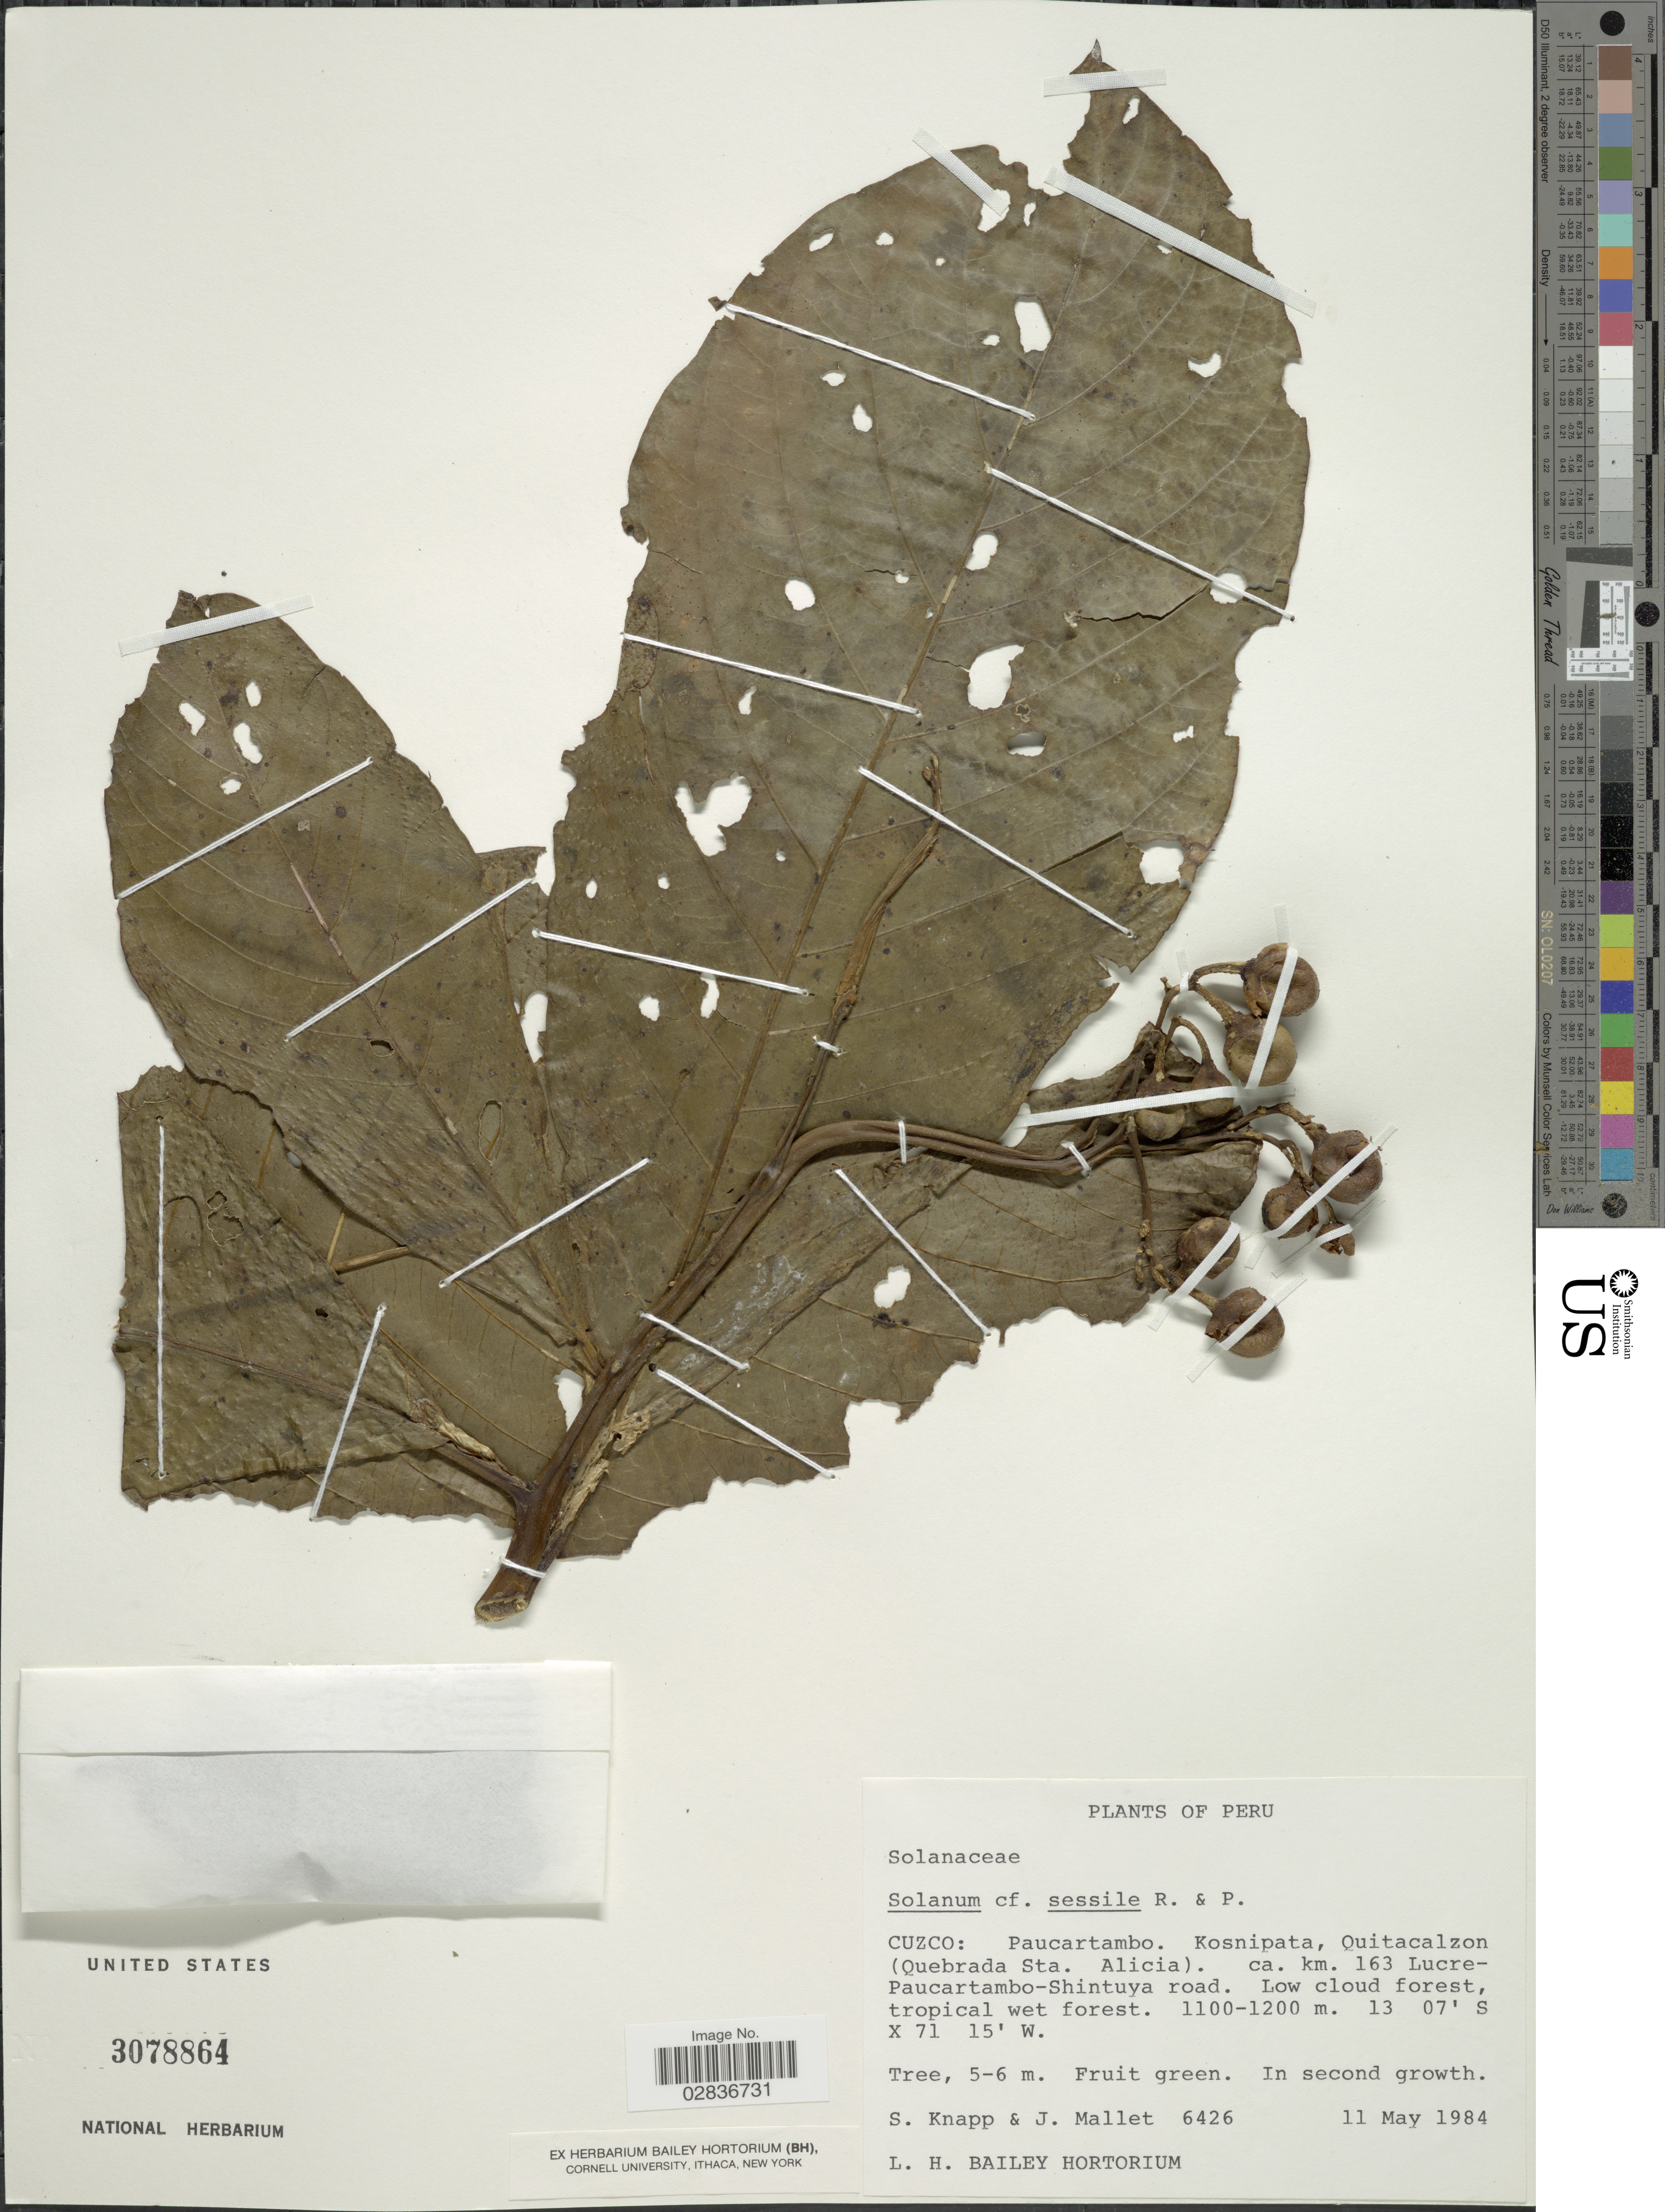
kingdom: Plantae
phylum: Tracheophyta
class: Magnoliopsida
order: Solanales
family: Solanaceae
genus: Solanum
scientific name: Solanum sessile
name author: Ruiz & Pav.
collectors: S. Knapp & J. Mallet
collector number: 6426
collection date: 1984-05-11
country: Peru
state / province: Cusco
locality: Cuzco: Paucartambo. Kosnipata, Quitacalzon (Quebrada Sta. Alicia). ca. km. 163 Lucre-Paucartambo-Shintuya road.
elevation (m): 1100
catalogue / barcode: US 3078864